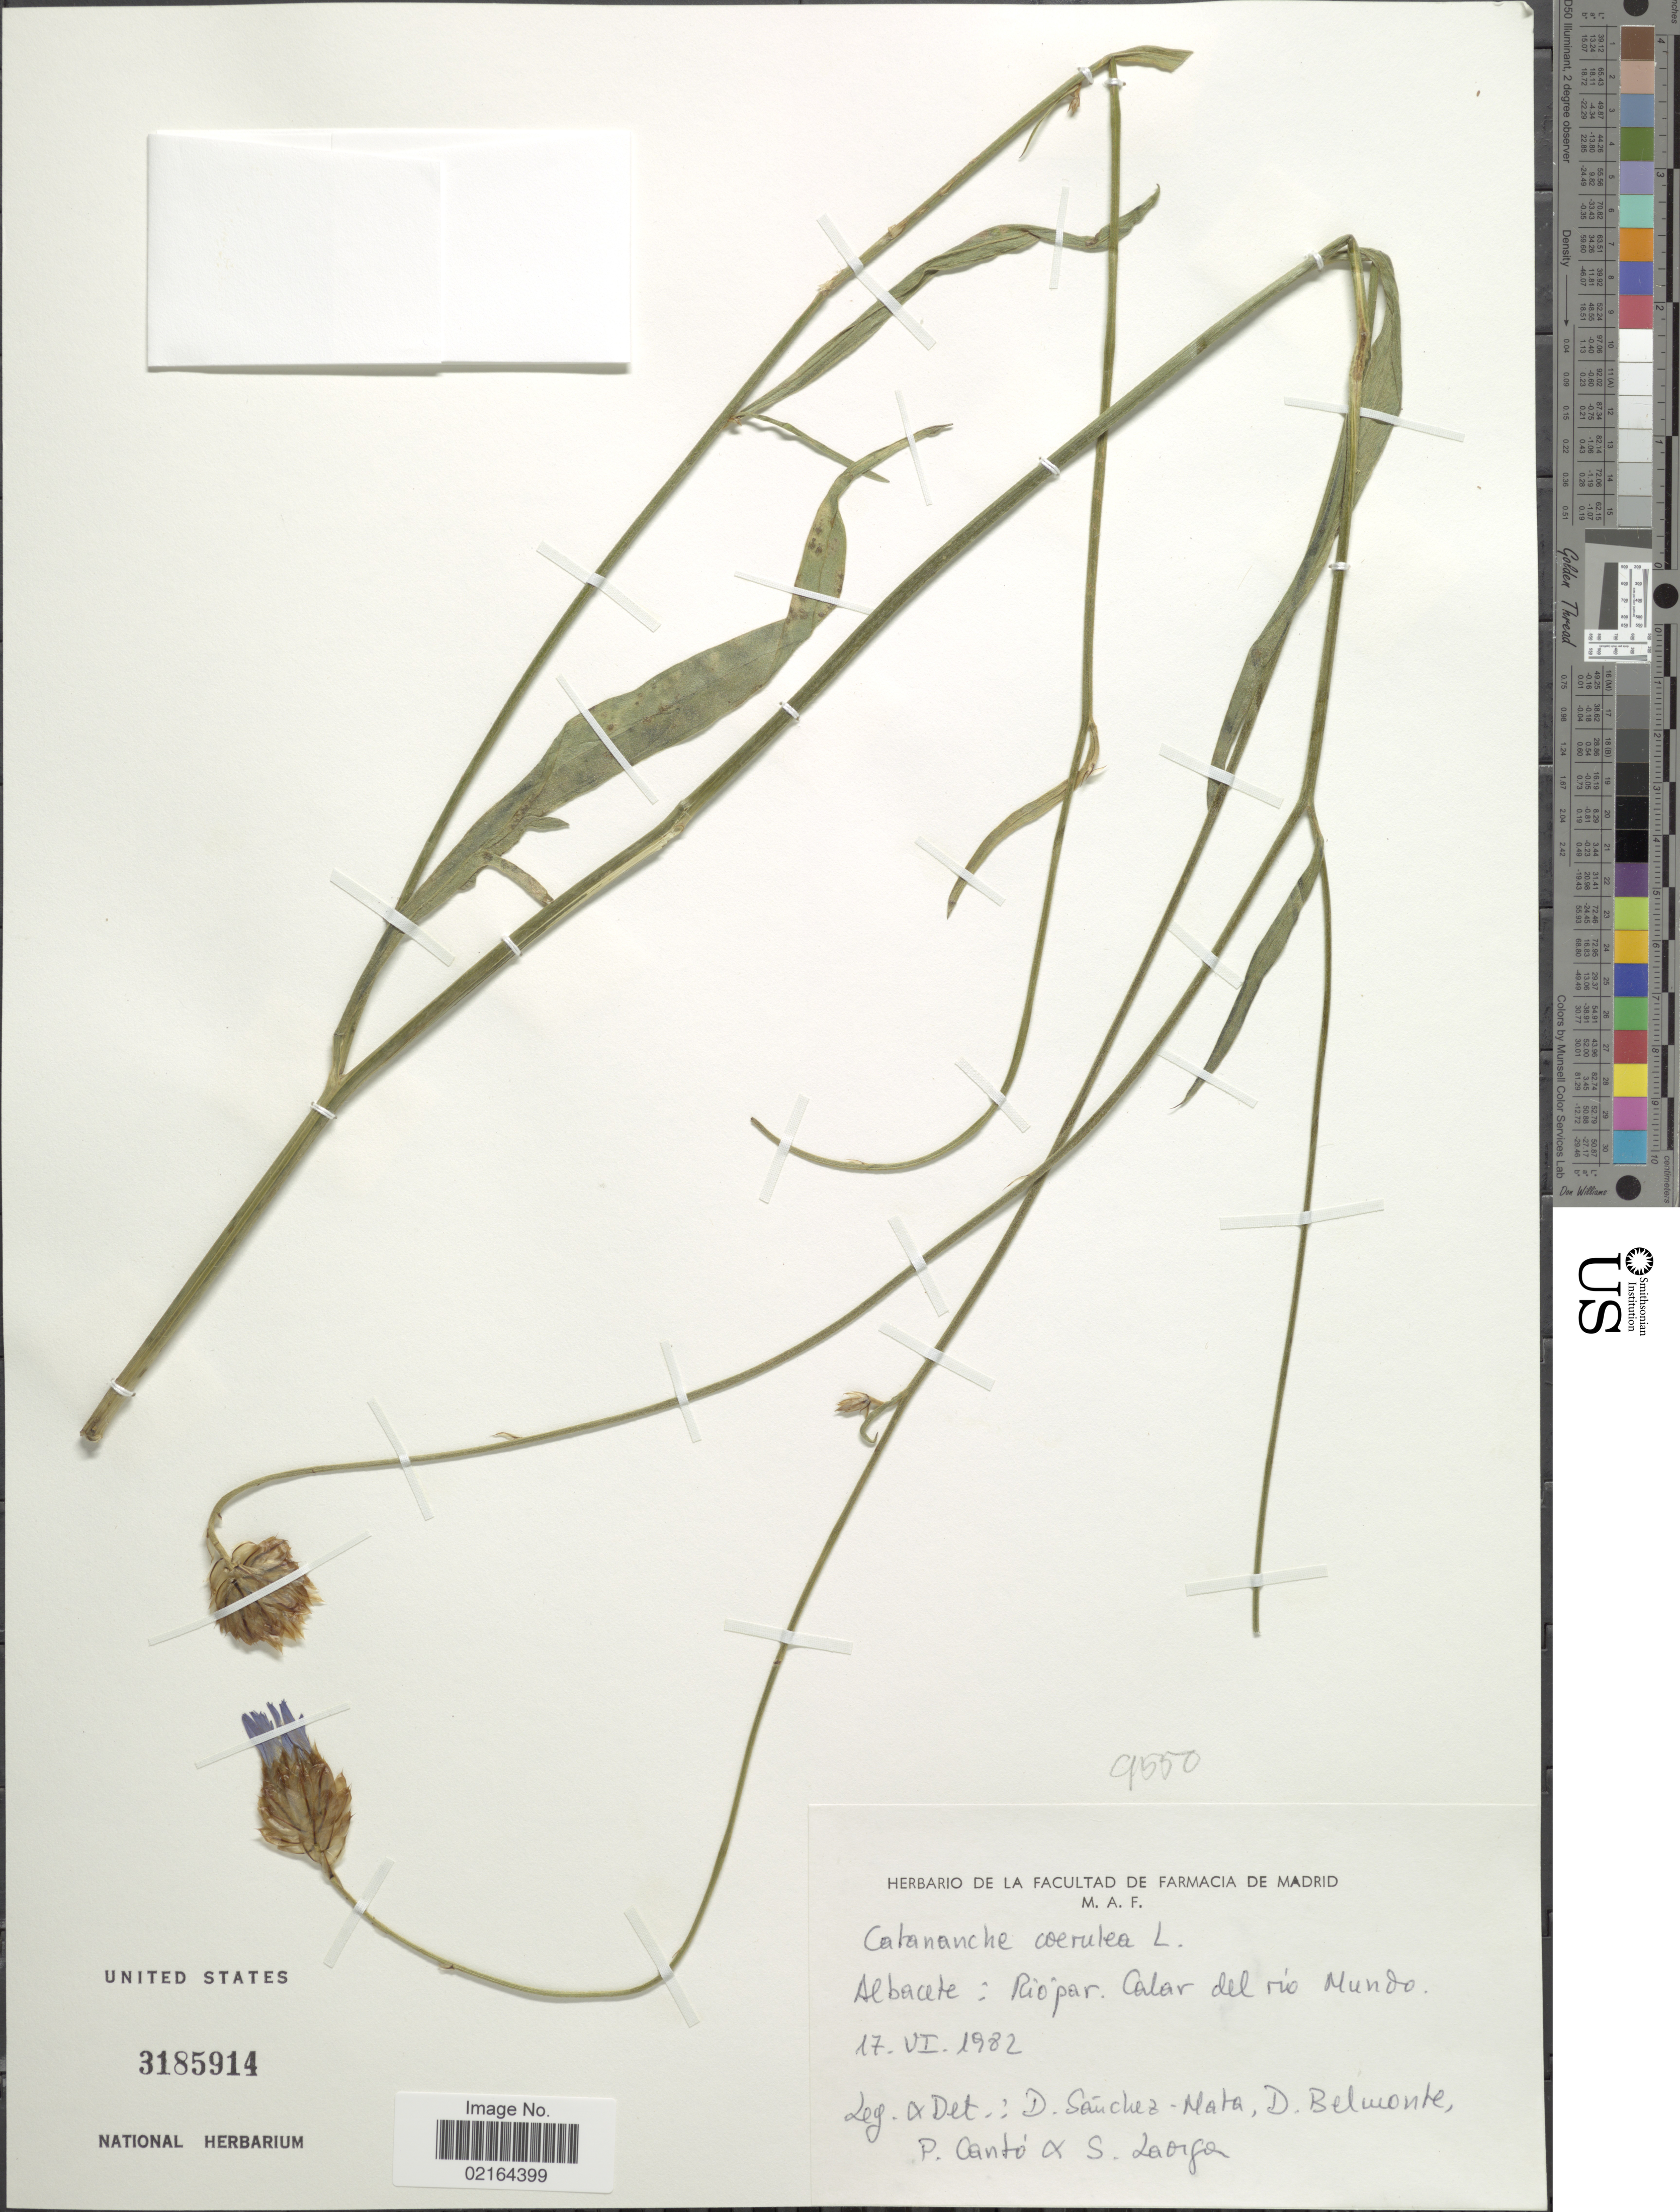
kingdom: Plantae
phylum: Tracheophyta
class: Magnoliopsida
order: Asterales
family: Asteraceae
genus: Catananche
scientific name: Catananche caerulea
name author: L.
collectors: D. P. Sánchez Mata, D. Belmonte, P. Cantó & Collector illegible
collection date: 1982-06-17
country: Spain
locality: Albacete: Rio par, Calar del rio Mundop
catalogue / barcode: US 3185914